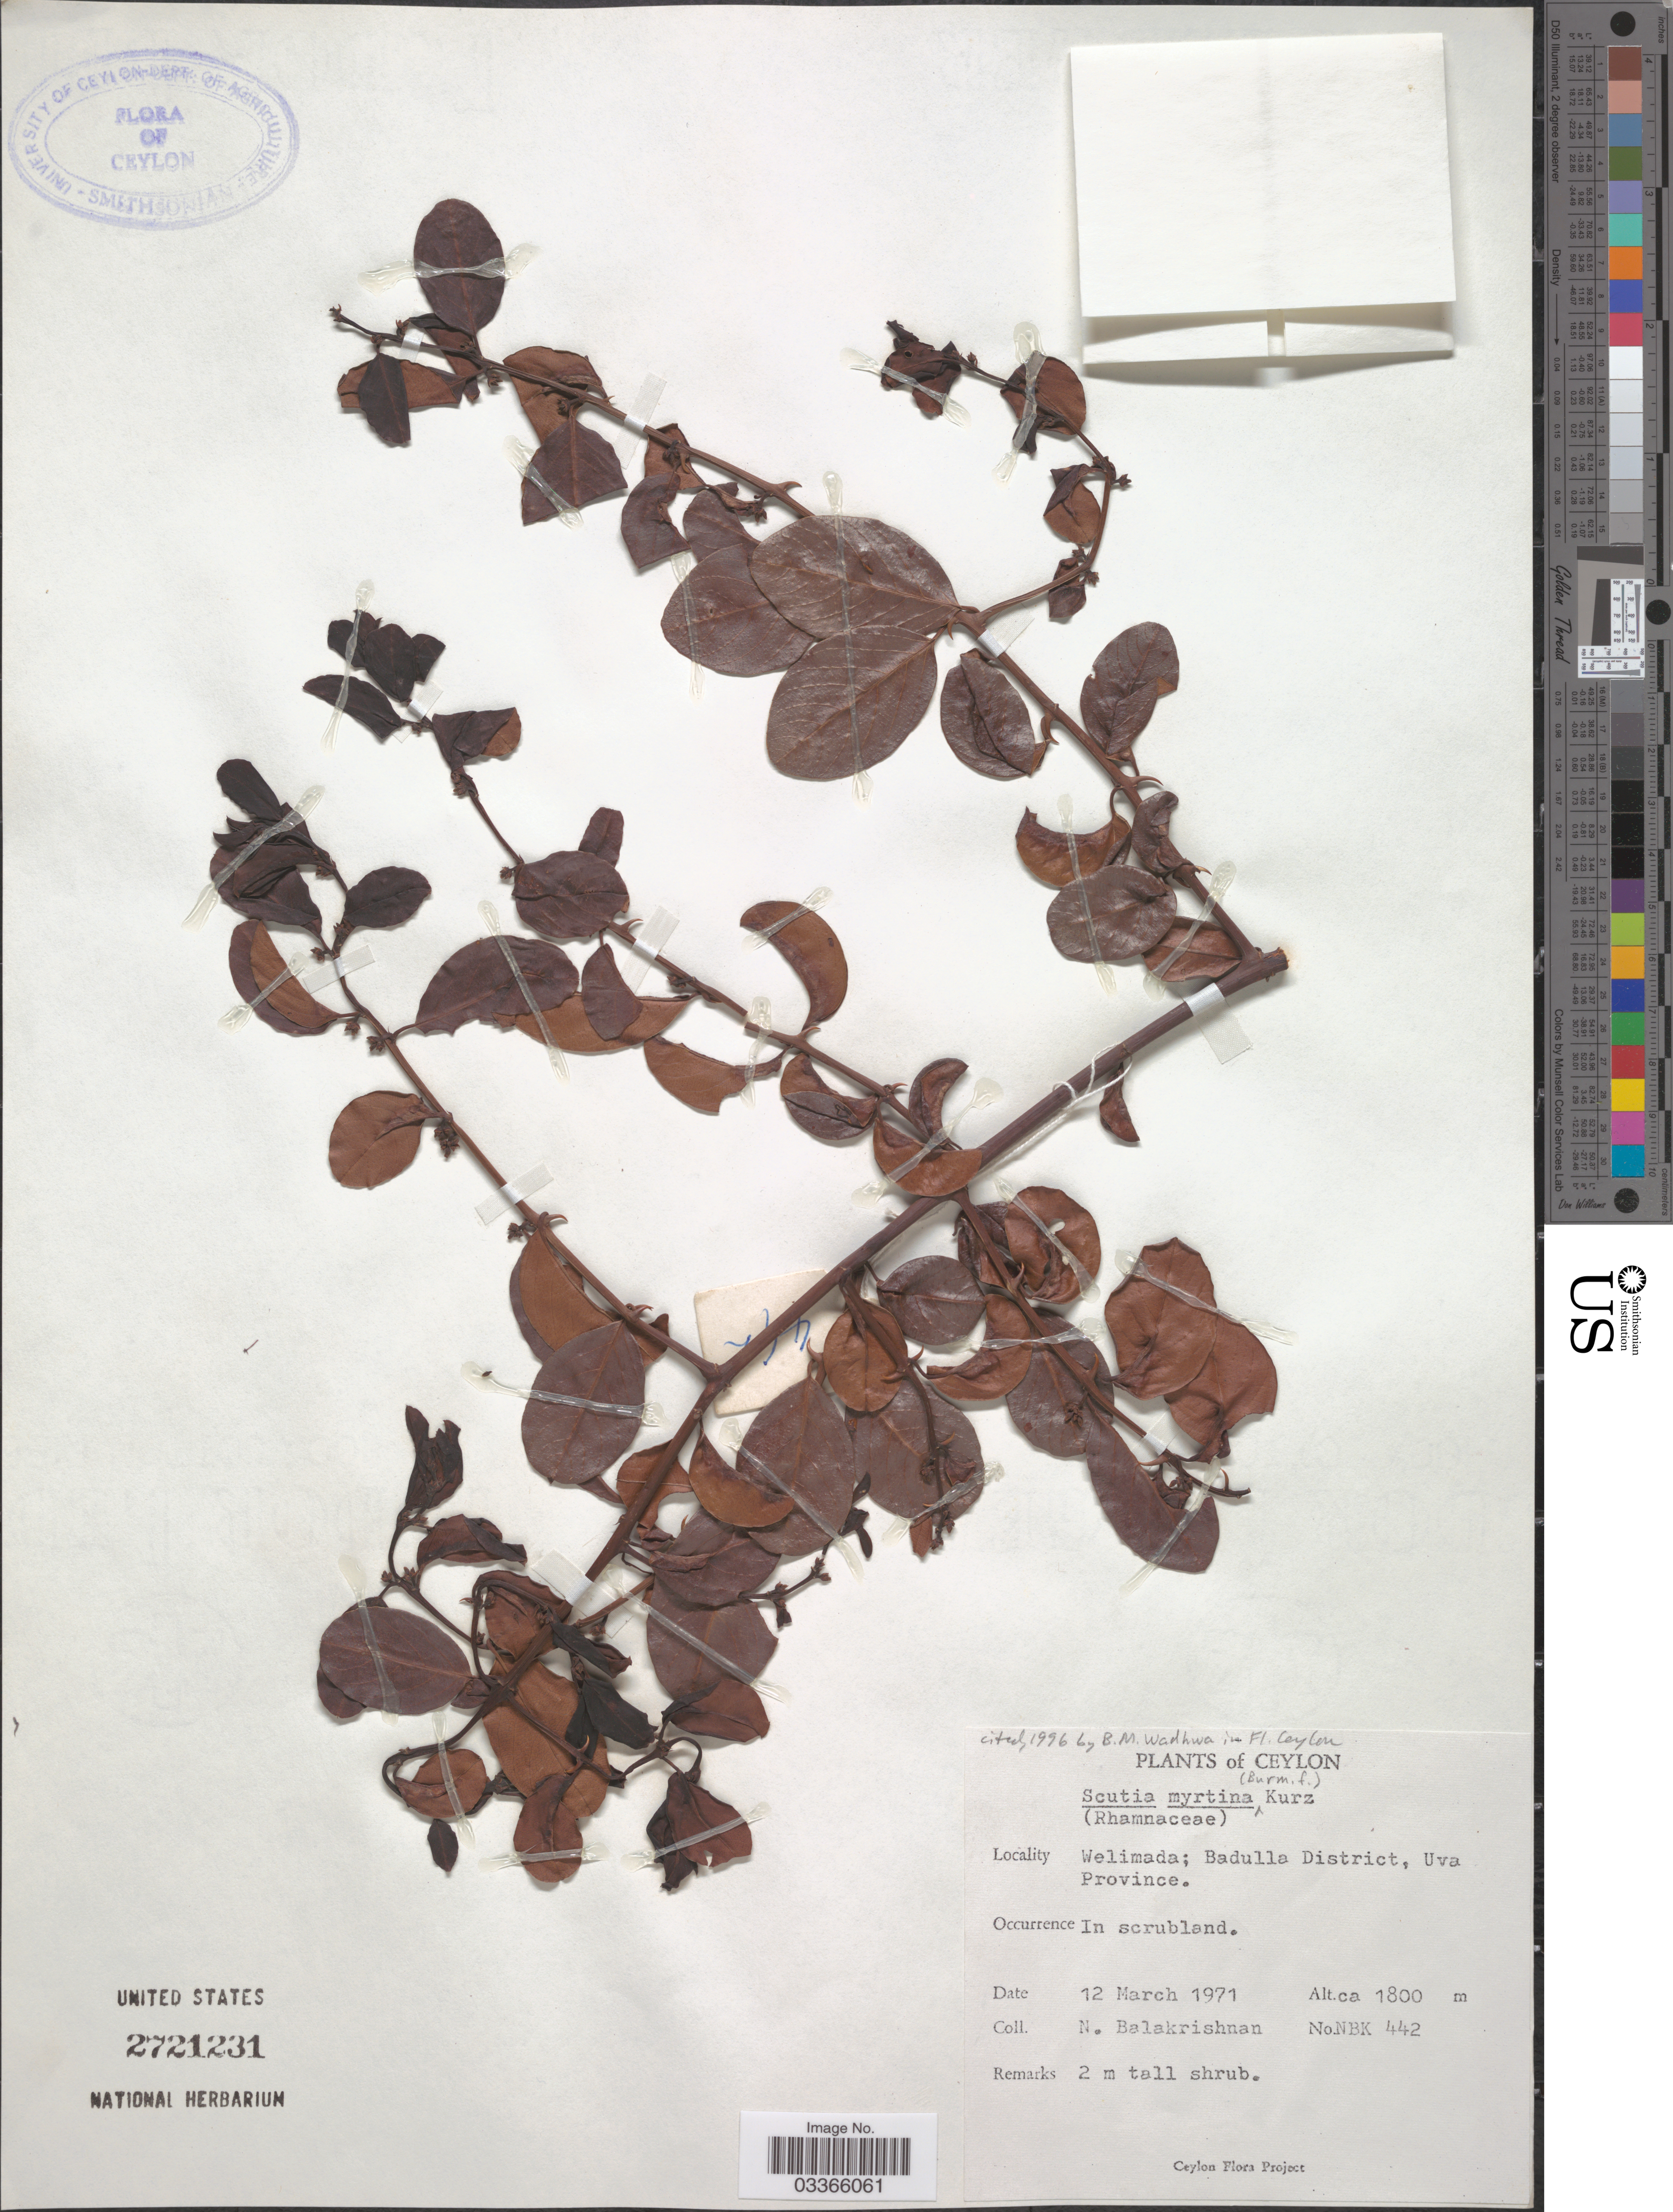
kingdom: Plantae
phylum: Tracheophyta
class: Magnoliopsida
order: Rosales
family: Rhamnaceae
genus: Scutia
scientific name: Scutia myrtina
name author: (Burm. f.) Kurz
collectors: N. Balakrishnan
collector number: NBK442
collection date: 1971-03-12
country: Sri Lanka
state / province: Uva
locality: Ceylon, Welimada; Badulla District.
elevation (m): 1800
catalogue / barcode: US 2721231